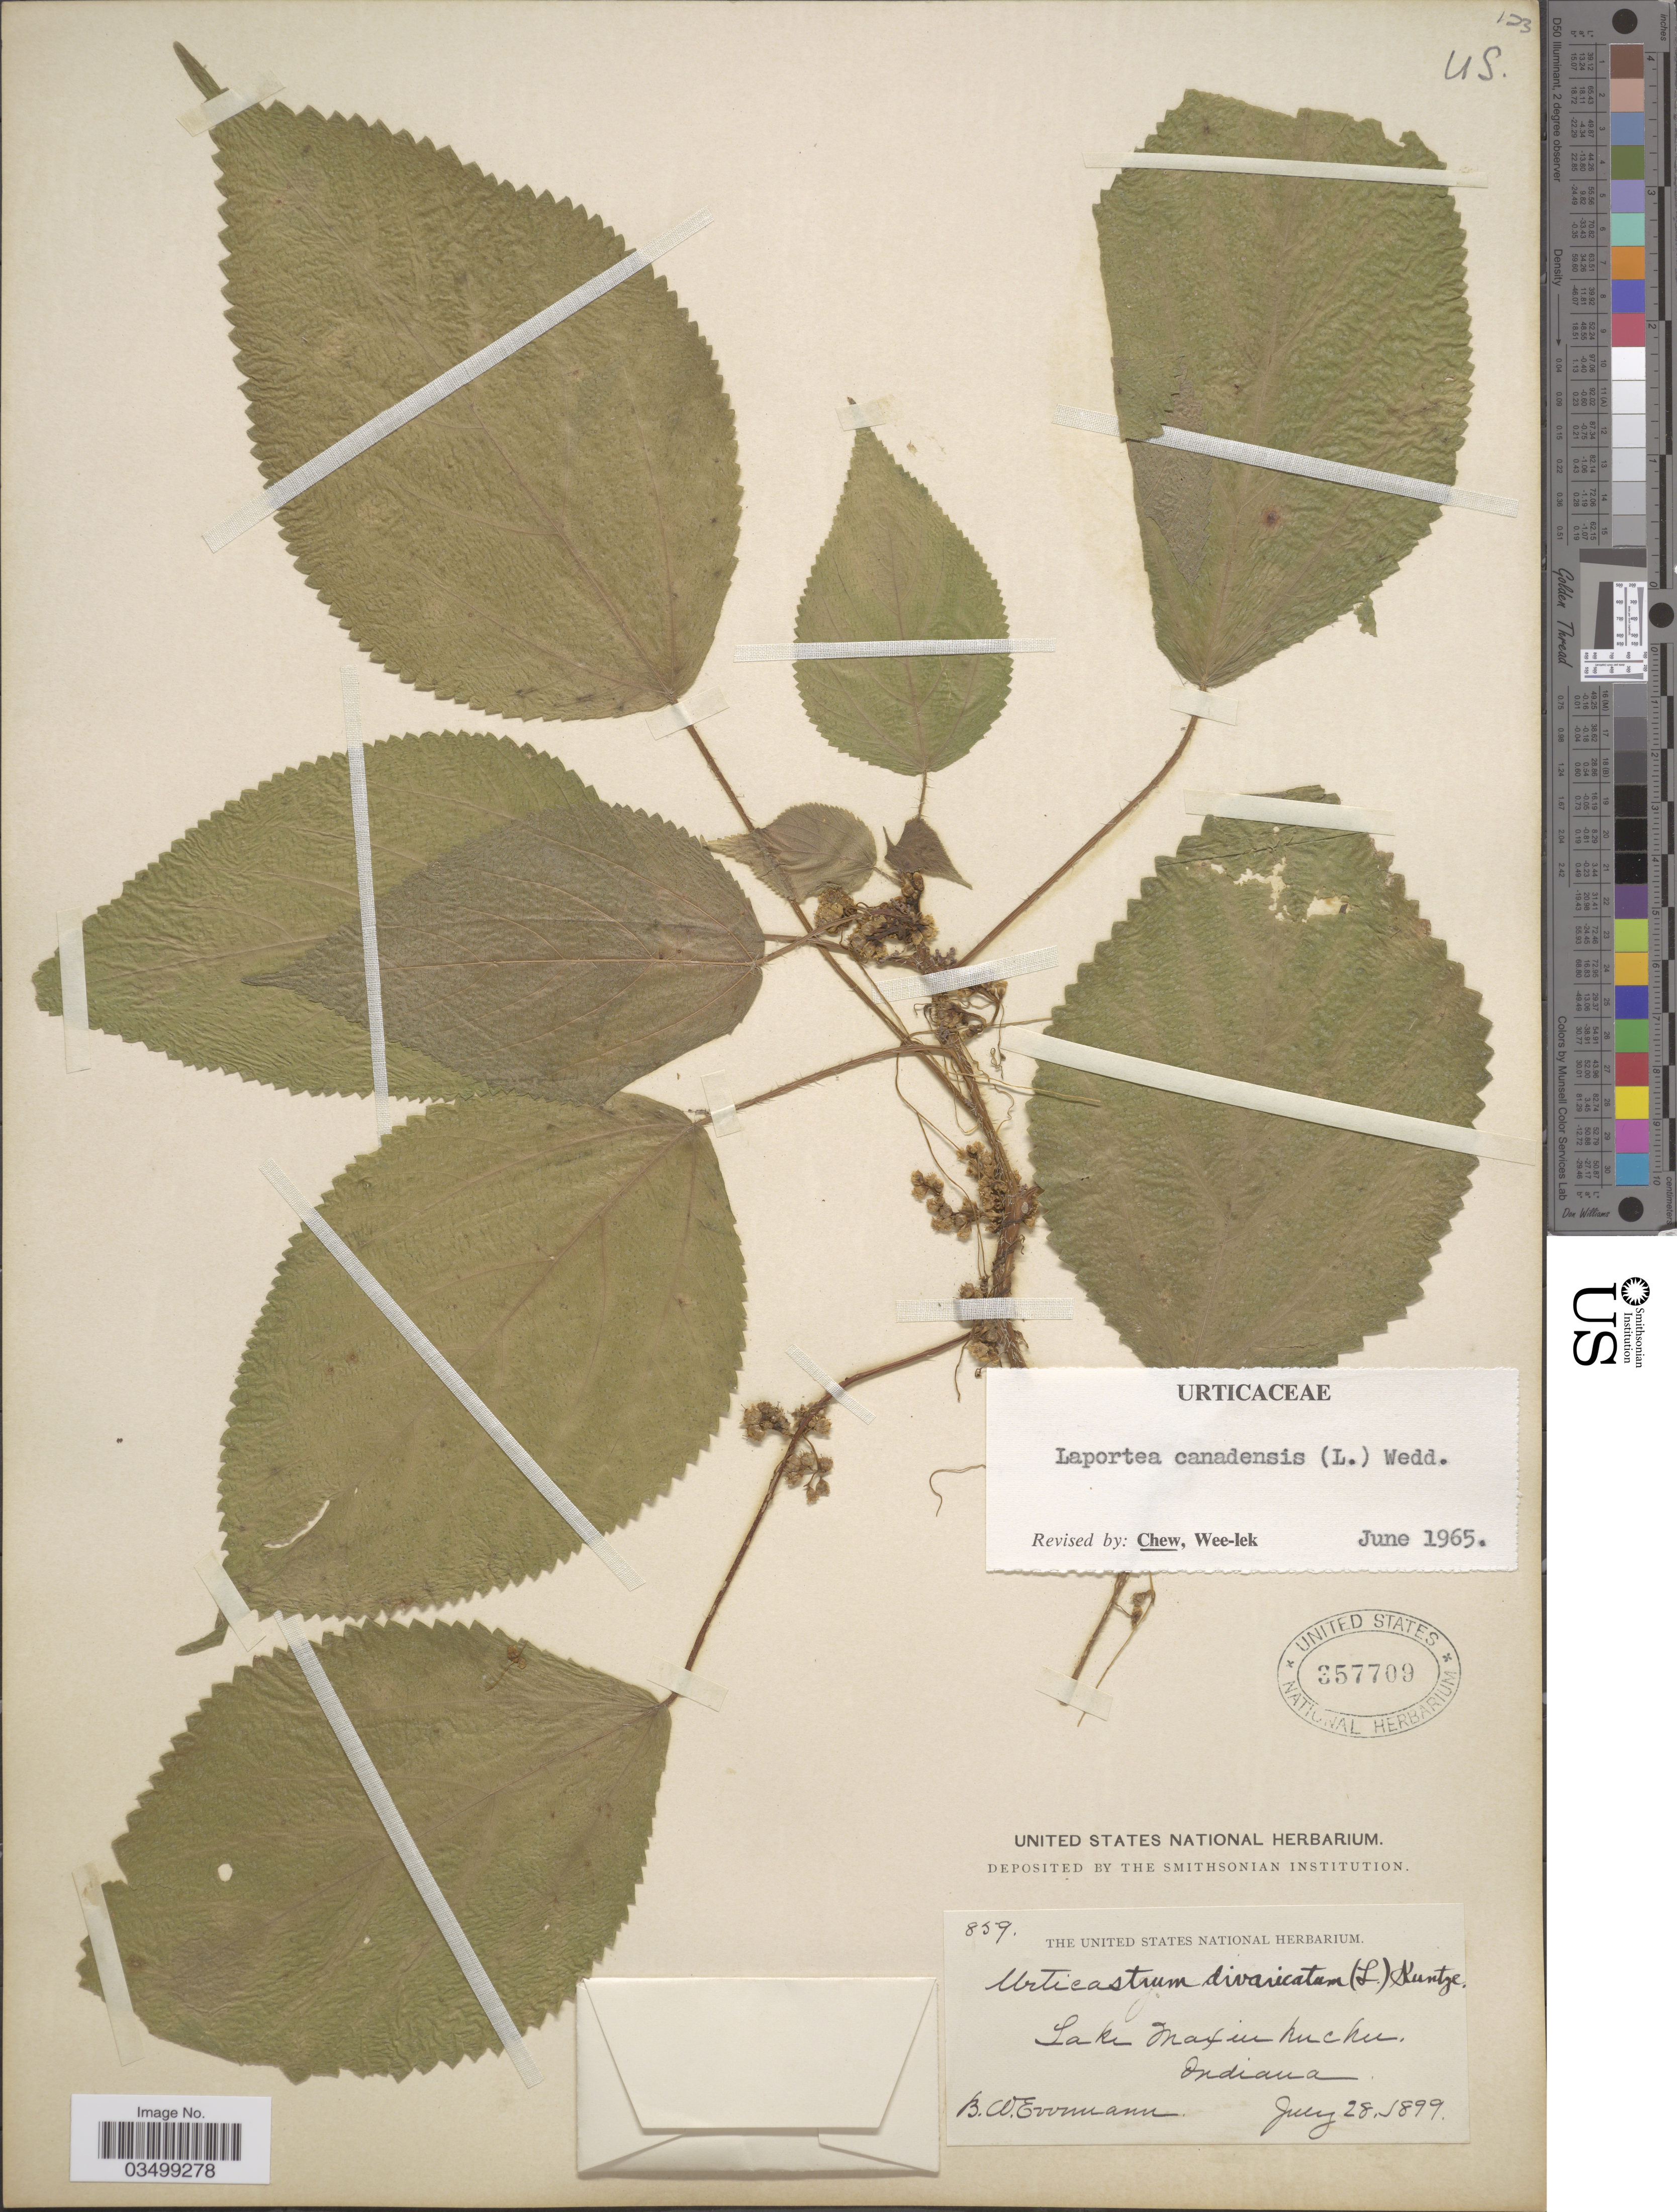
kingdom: Plantae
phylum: Tracheophyta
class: Magnoliopsida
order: Rosales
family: Urticaceae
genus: Laportea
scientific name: Laportea canadensis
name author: (L.) Wedd.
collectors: B. W. Evermann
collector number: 859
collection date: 1899-07-28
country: United States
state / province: Indiana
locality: Lake Maxinkuckee.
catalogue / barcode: US 357709